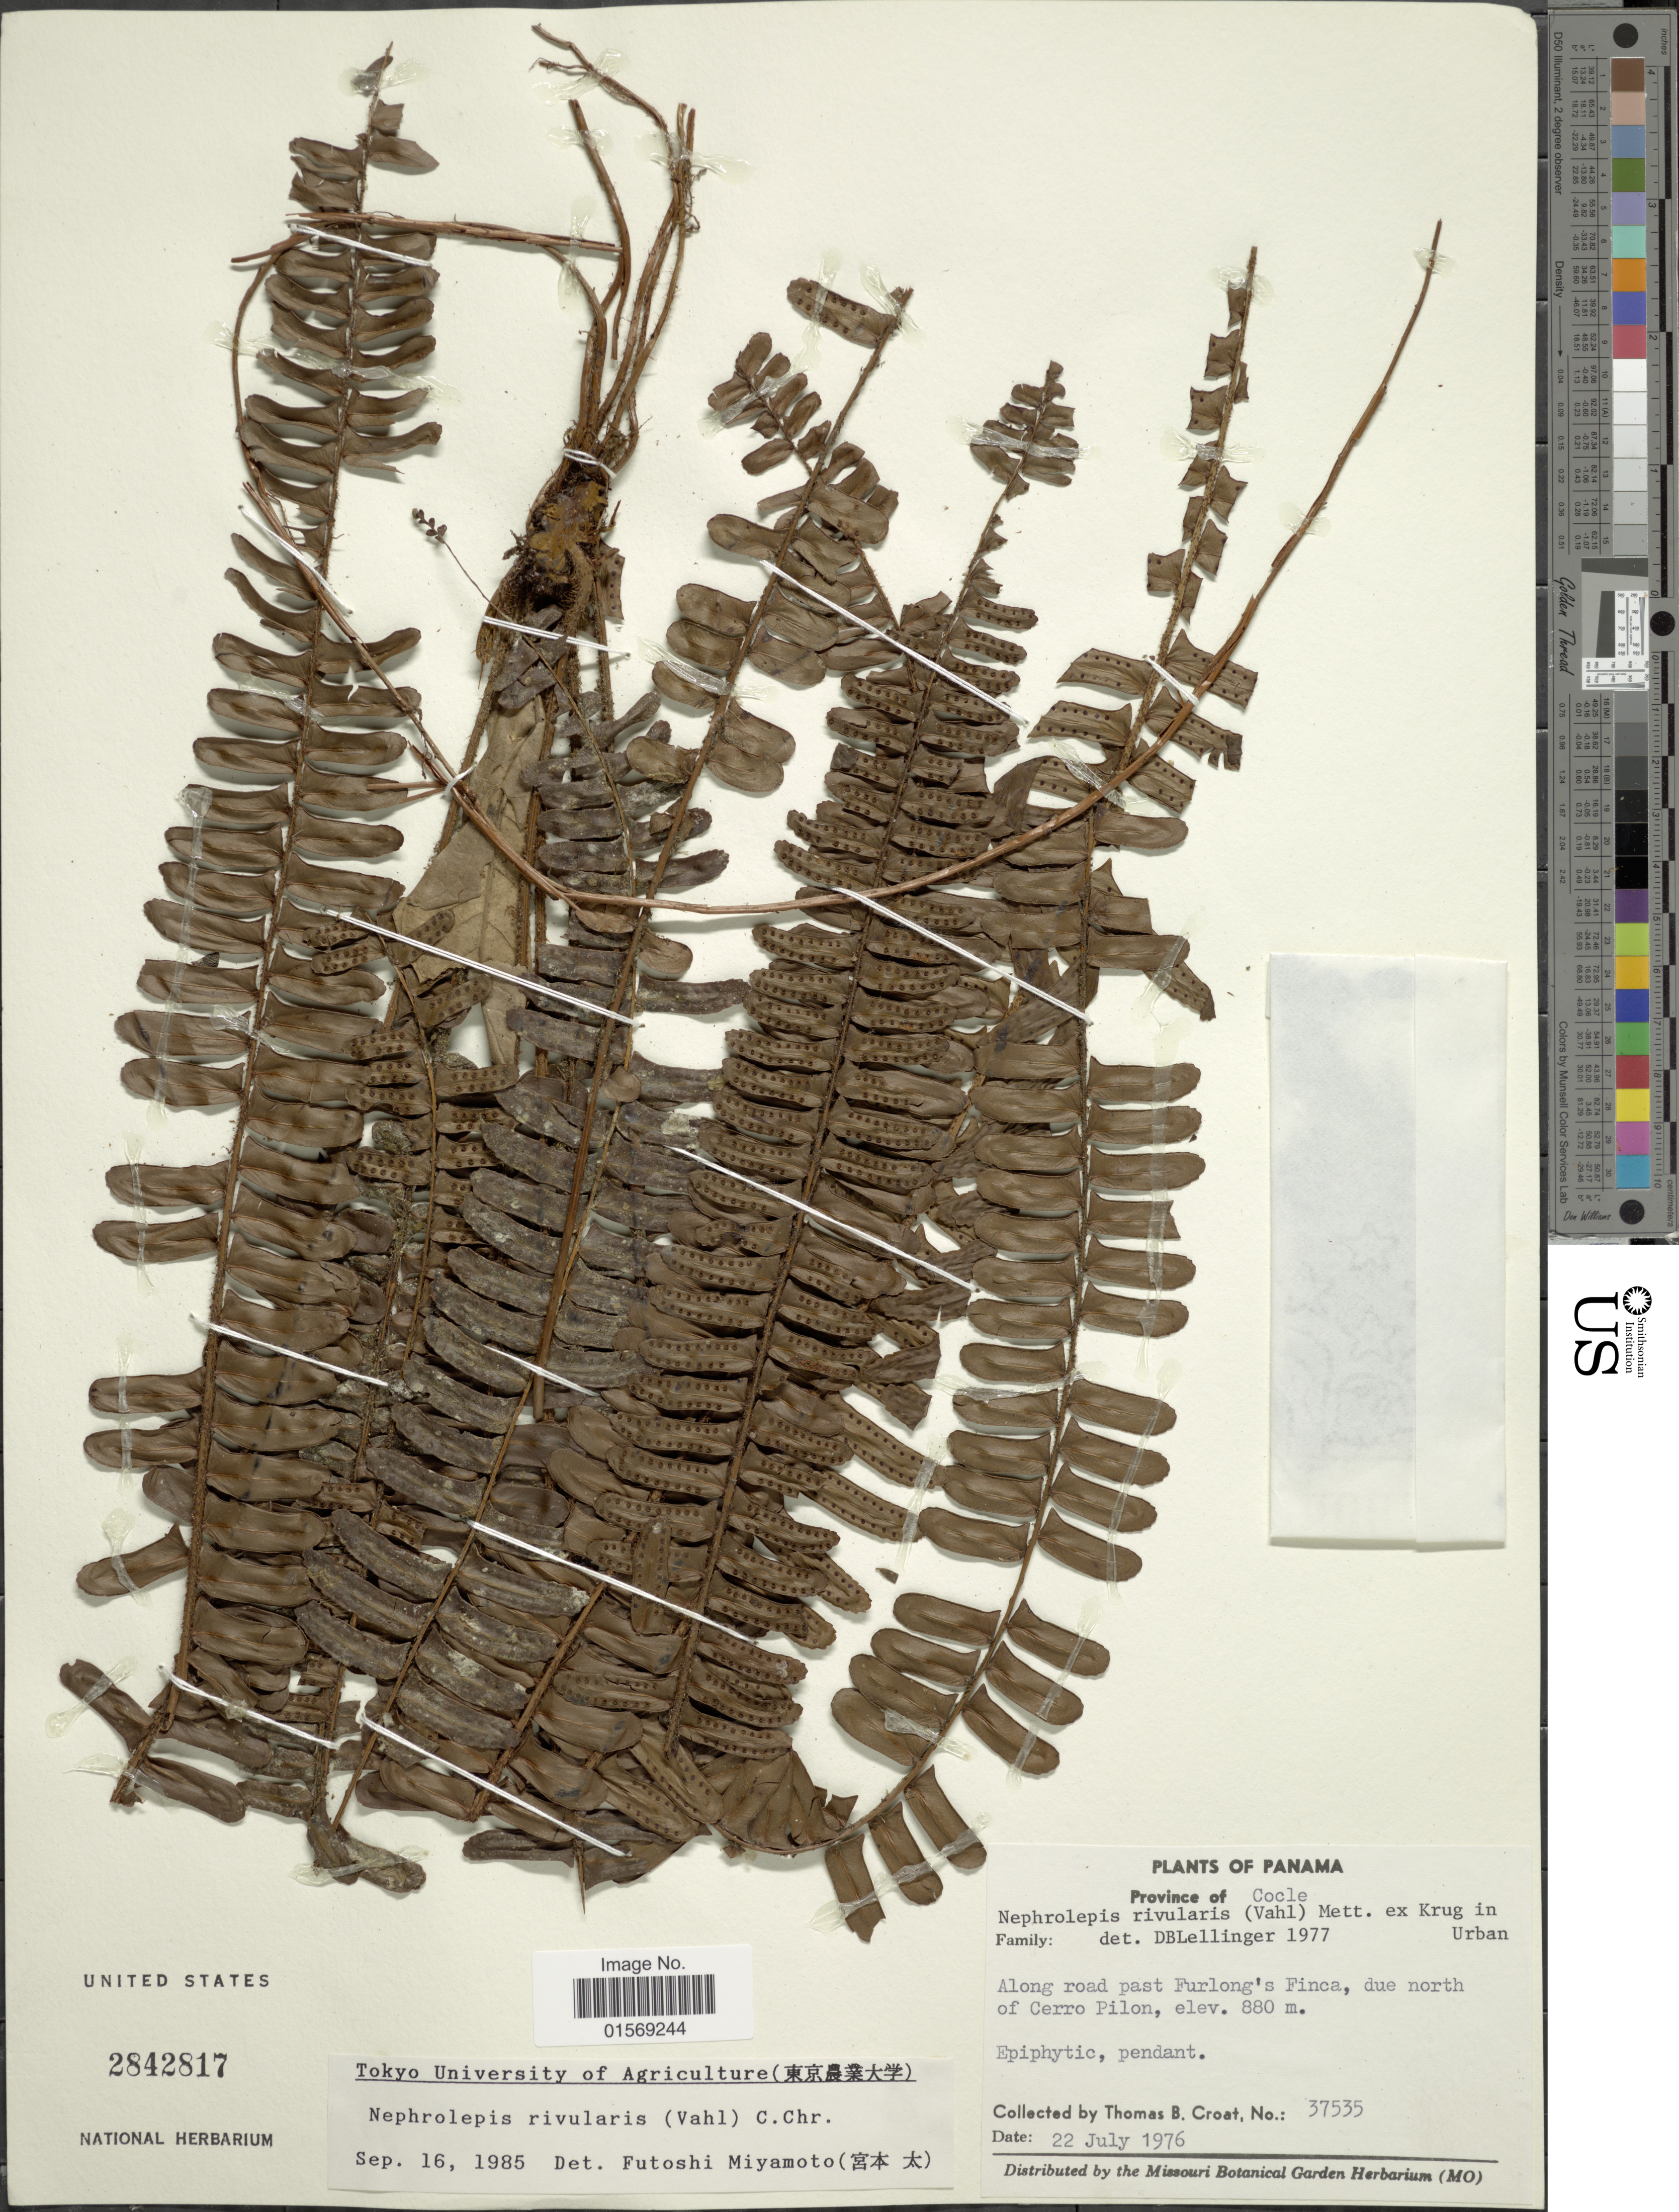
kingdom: Plantae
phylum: Tracheophyta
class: Polypodiopsida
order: Polypodiales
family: Nephrolepidaceae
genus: Nephrolepis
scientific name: Nephrolepis rivularis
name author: (Vahl) Mett. ex Krug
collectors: T. B. Croat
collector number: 37535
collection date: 1976-07-22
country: Panama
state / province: Coclé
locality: Panama, Cocle. Along road past Furlong's Finca, due north of Cerro Pilon.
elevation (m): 880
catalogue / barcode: US 2842817